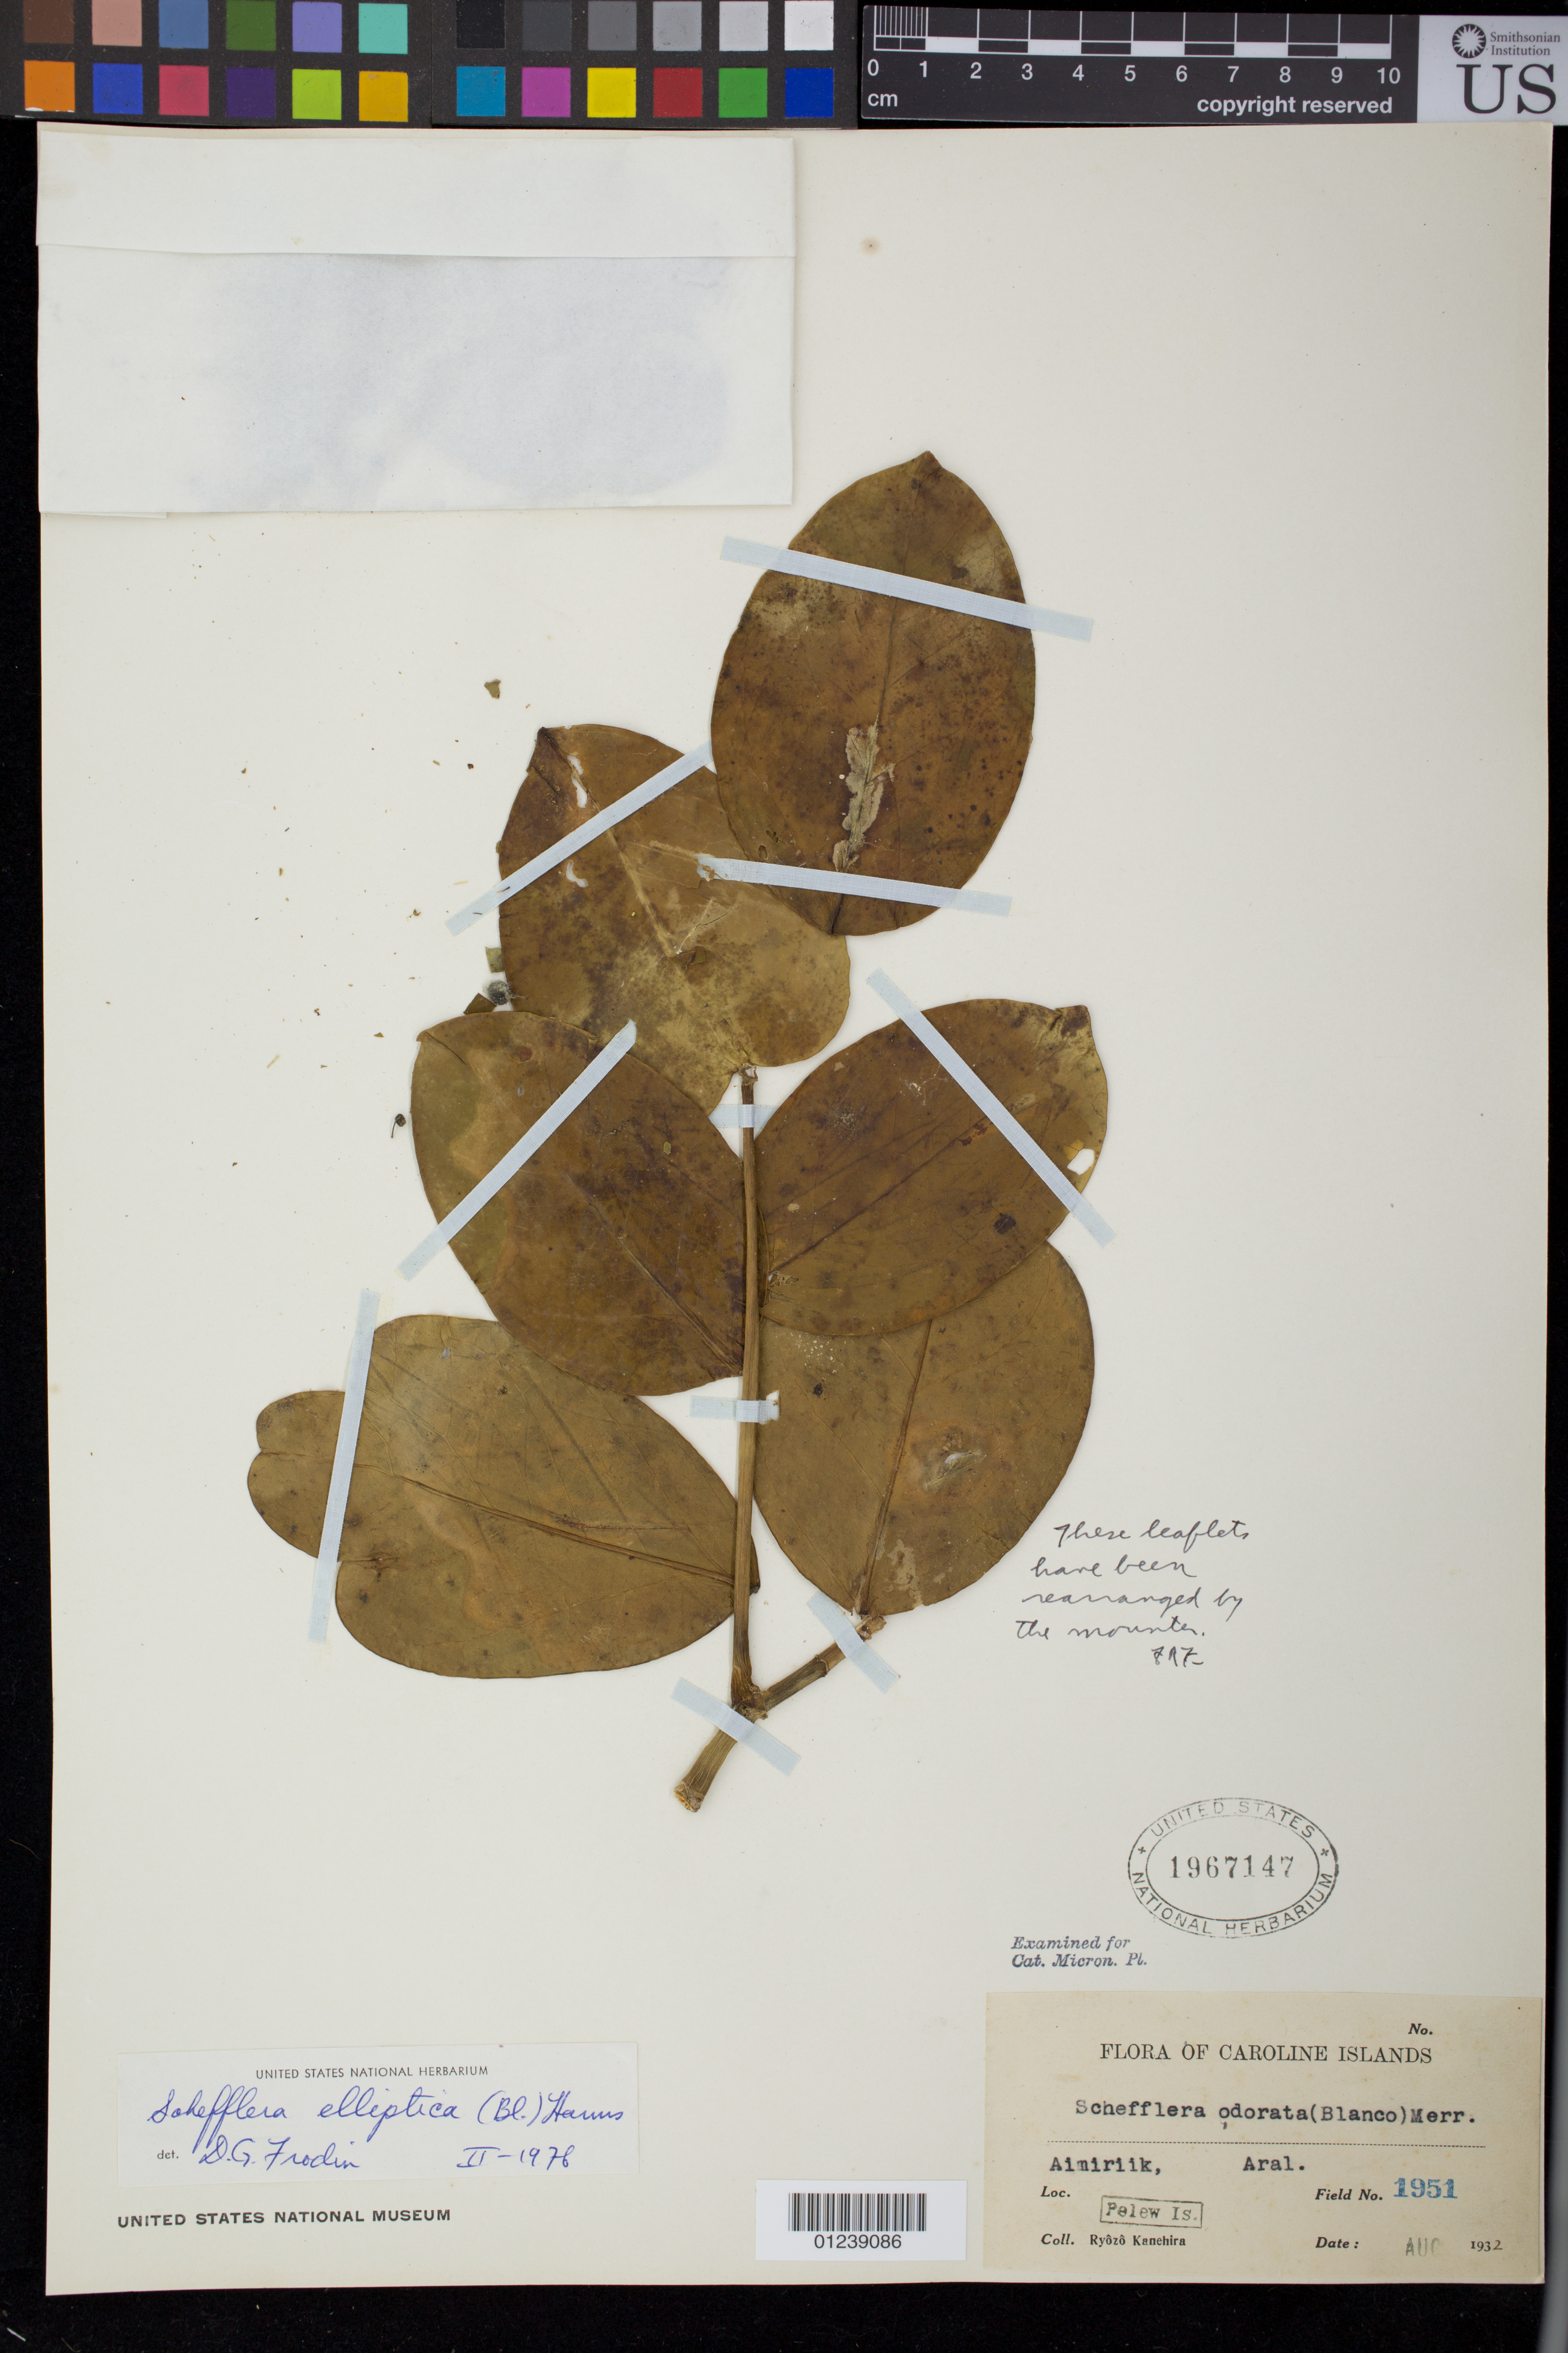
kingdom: Plantae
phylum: Tracheophyta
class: Magnoliopsida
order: Apiales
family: Araliaceae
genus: Heptapleurum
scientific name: Heptapleurum ellipticum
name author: (Blume) Seem.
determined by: Wagner, W. L., (BOT), Smithsonian Institution - National Museum of Natural History (UNITED STATES)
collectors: R. Kanehira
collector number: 1951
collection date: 1932-08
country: Palau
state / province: Babelthuap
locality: Caroline Islands. Aimiriik. Pelew Is.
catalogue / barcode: US 1967147